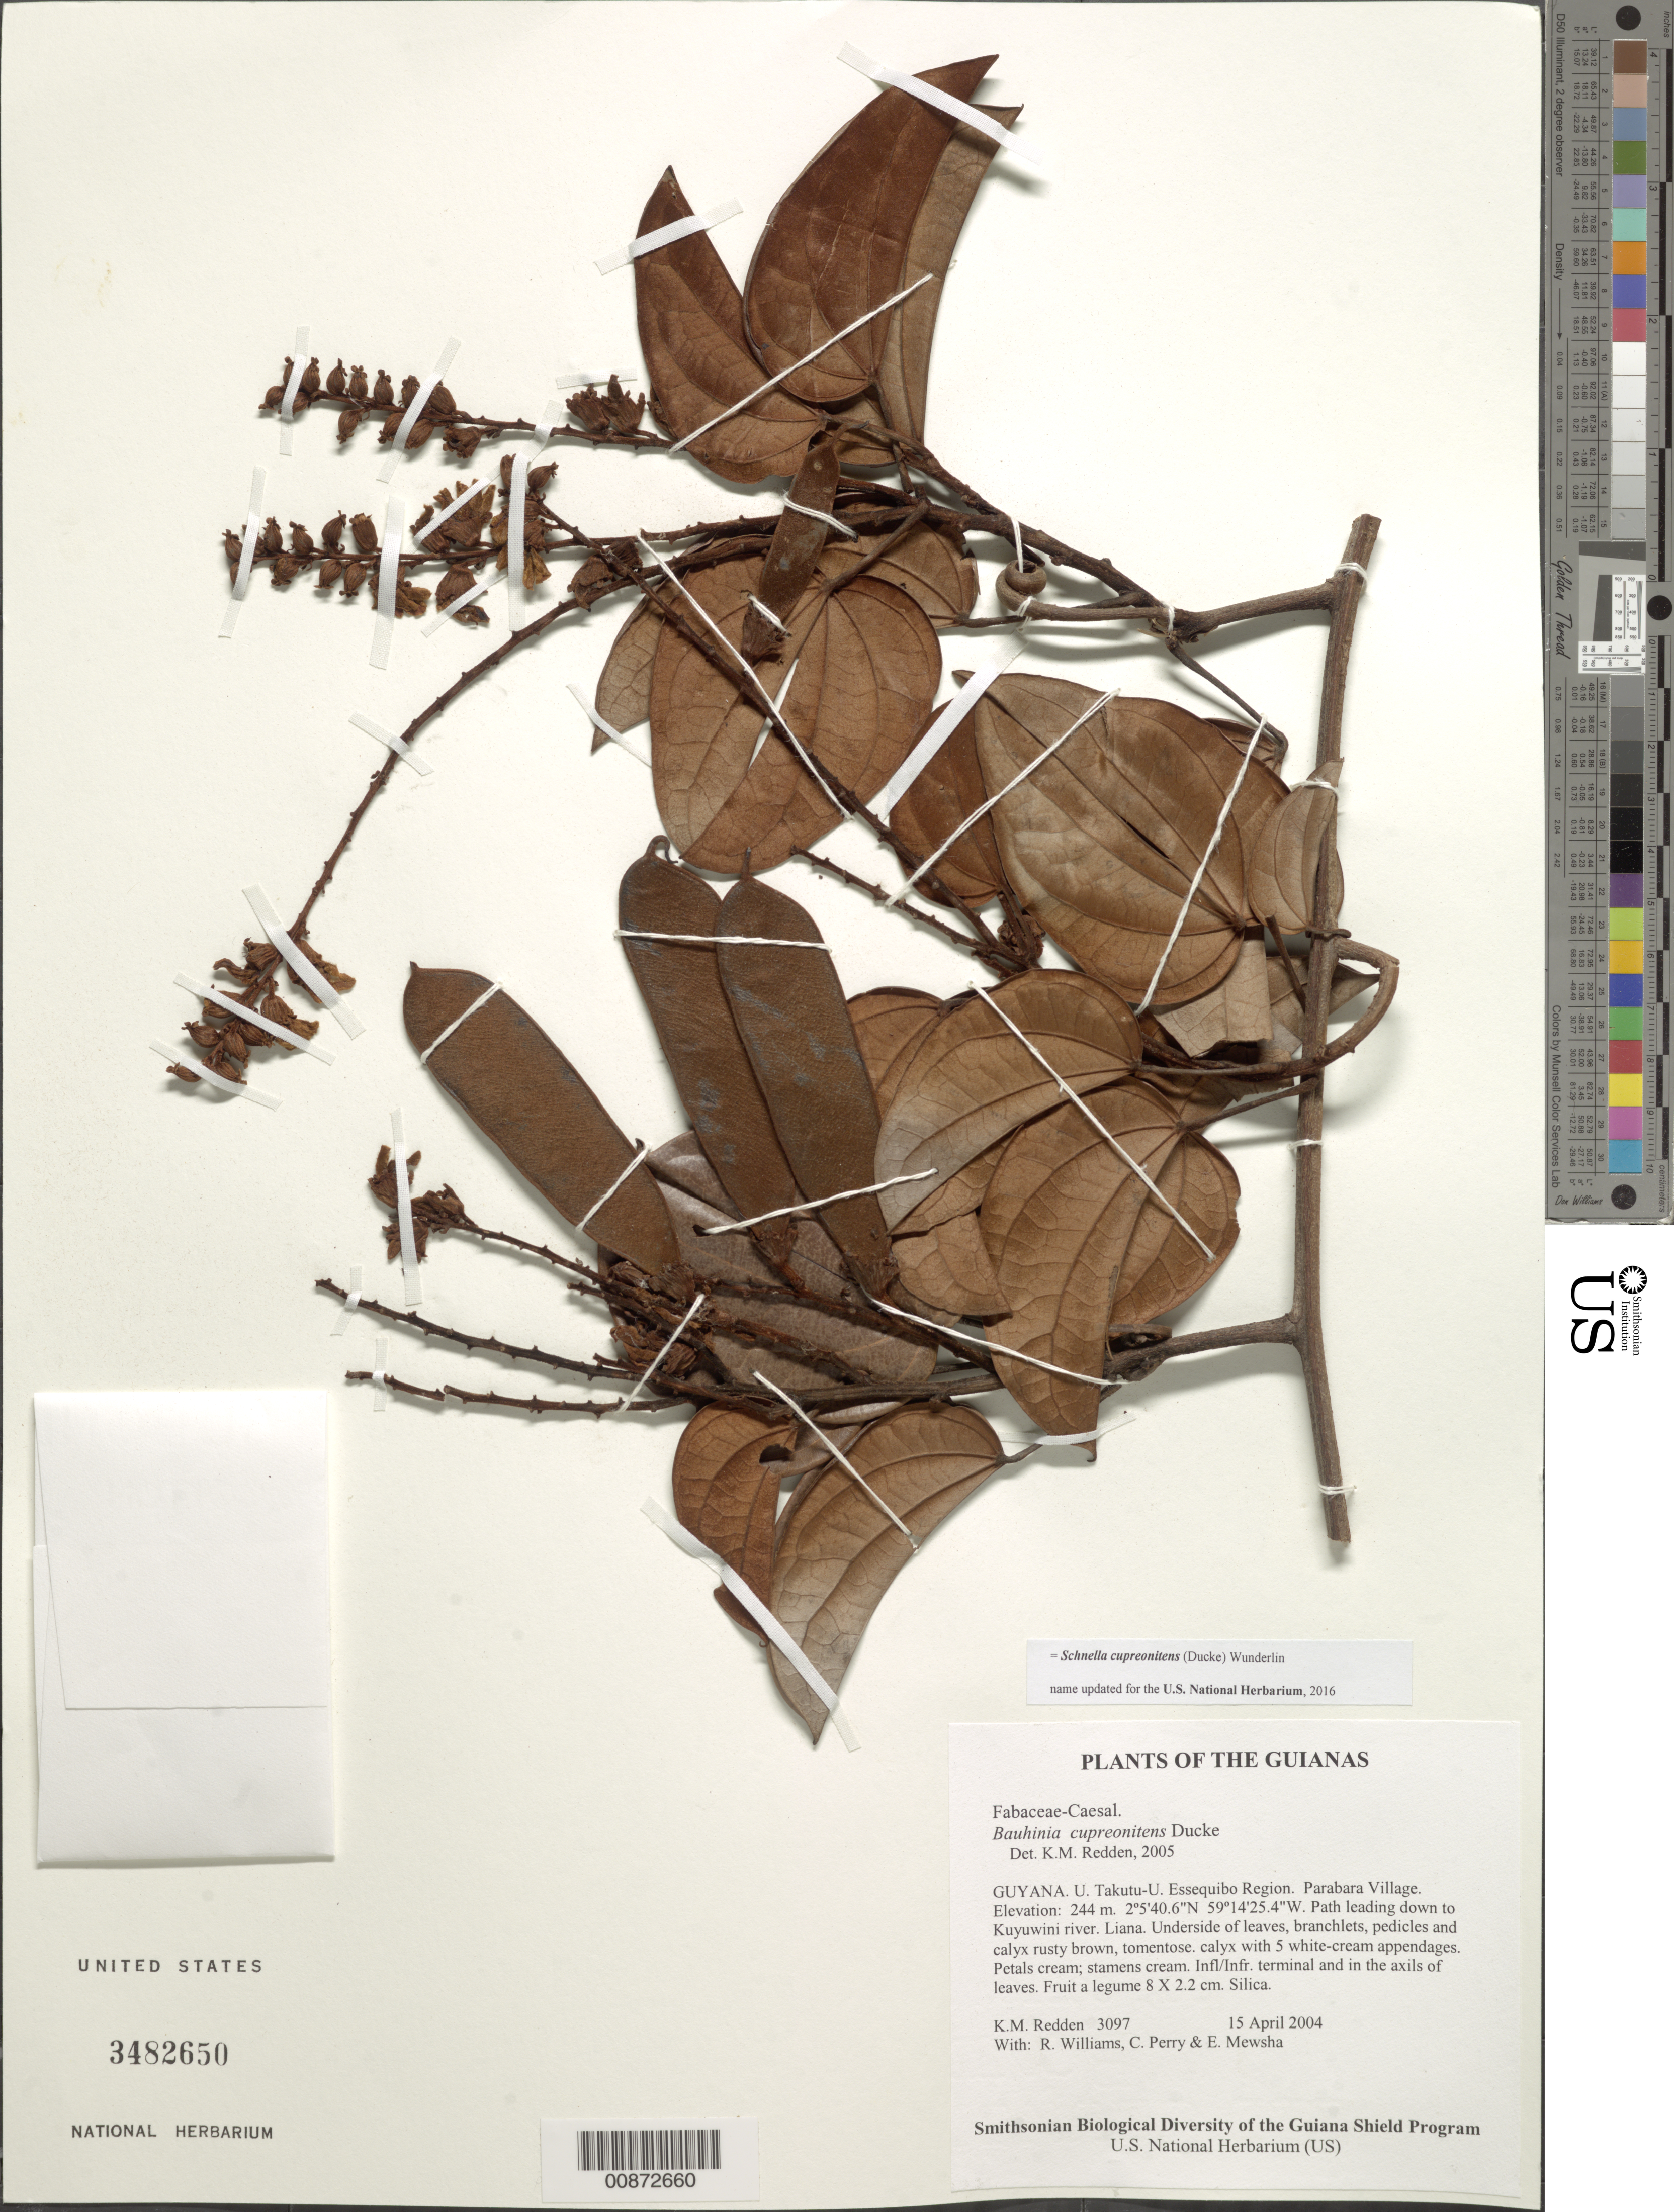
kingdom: Plantae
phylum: Tracheophyta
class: Magnoliopsida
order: Fabales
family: Fabaceae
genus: Schnella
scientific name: Schnella cupreonitens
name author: (Ducke) Wunderlin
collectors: K. M. Redden, R. Williams, C. Perry & E. Mewsha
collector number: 3097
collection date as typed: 15 April 2004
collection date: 2004-04-15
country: Guyana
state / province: U. Takutu-U. Essequibo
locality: Parabara Village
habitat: Path leading down to Kuyuwini river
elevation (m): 244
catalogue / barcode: US 3482650